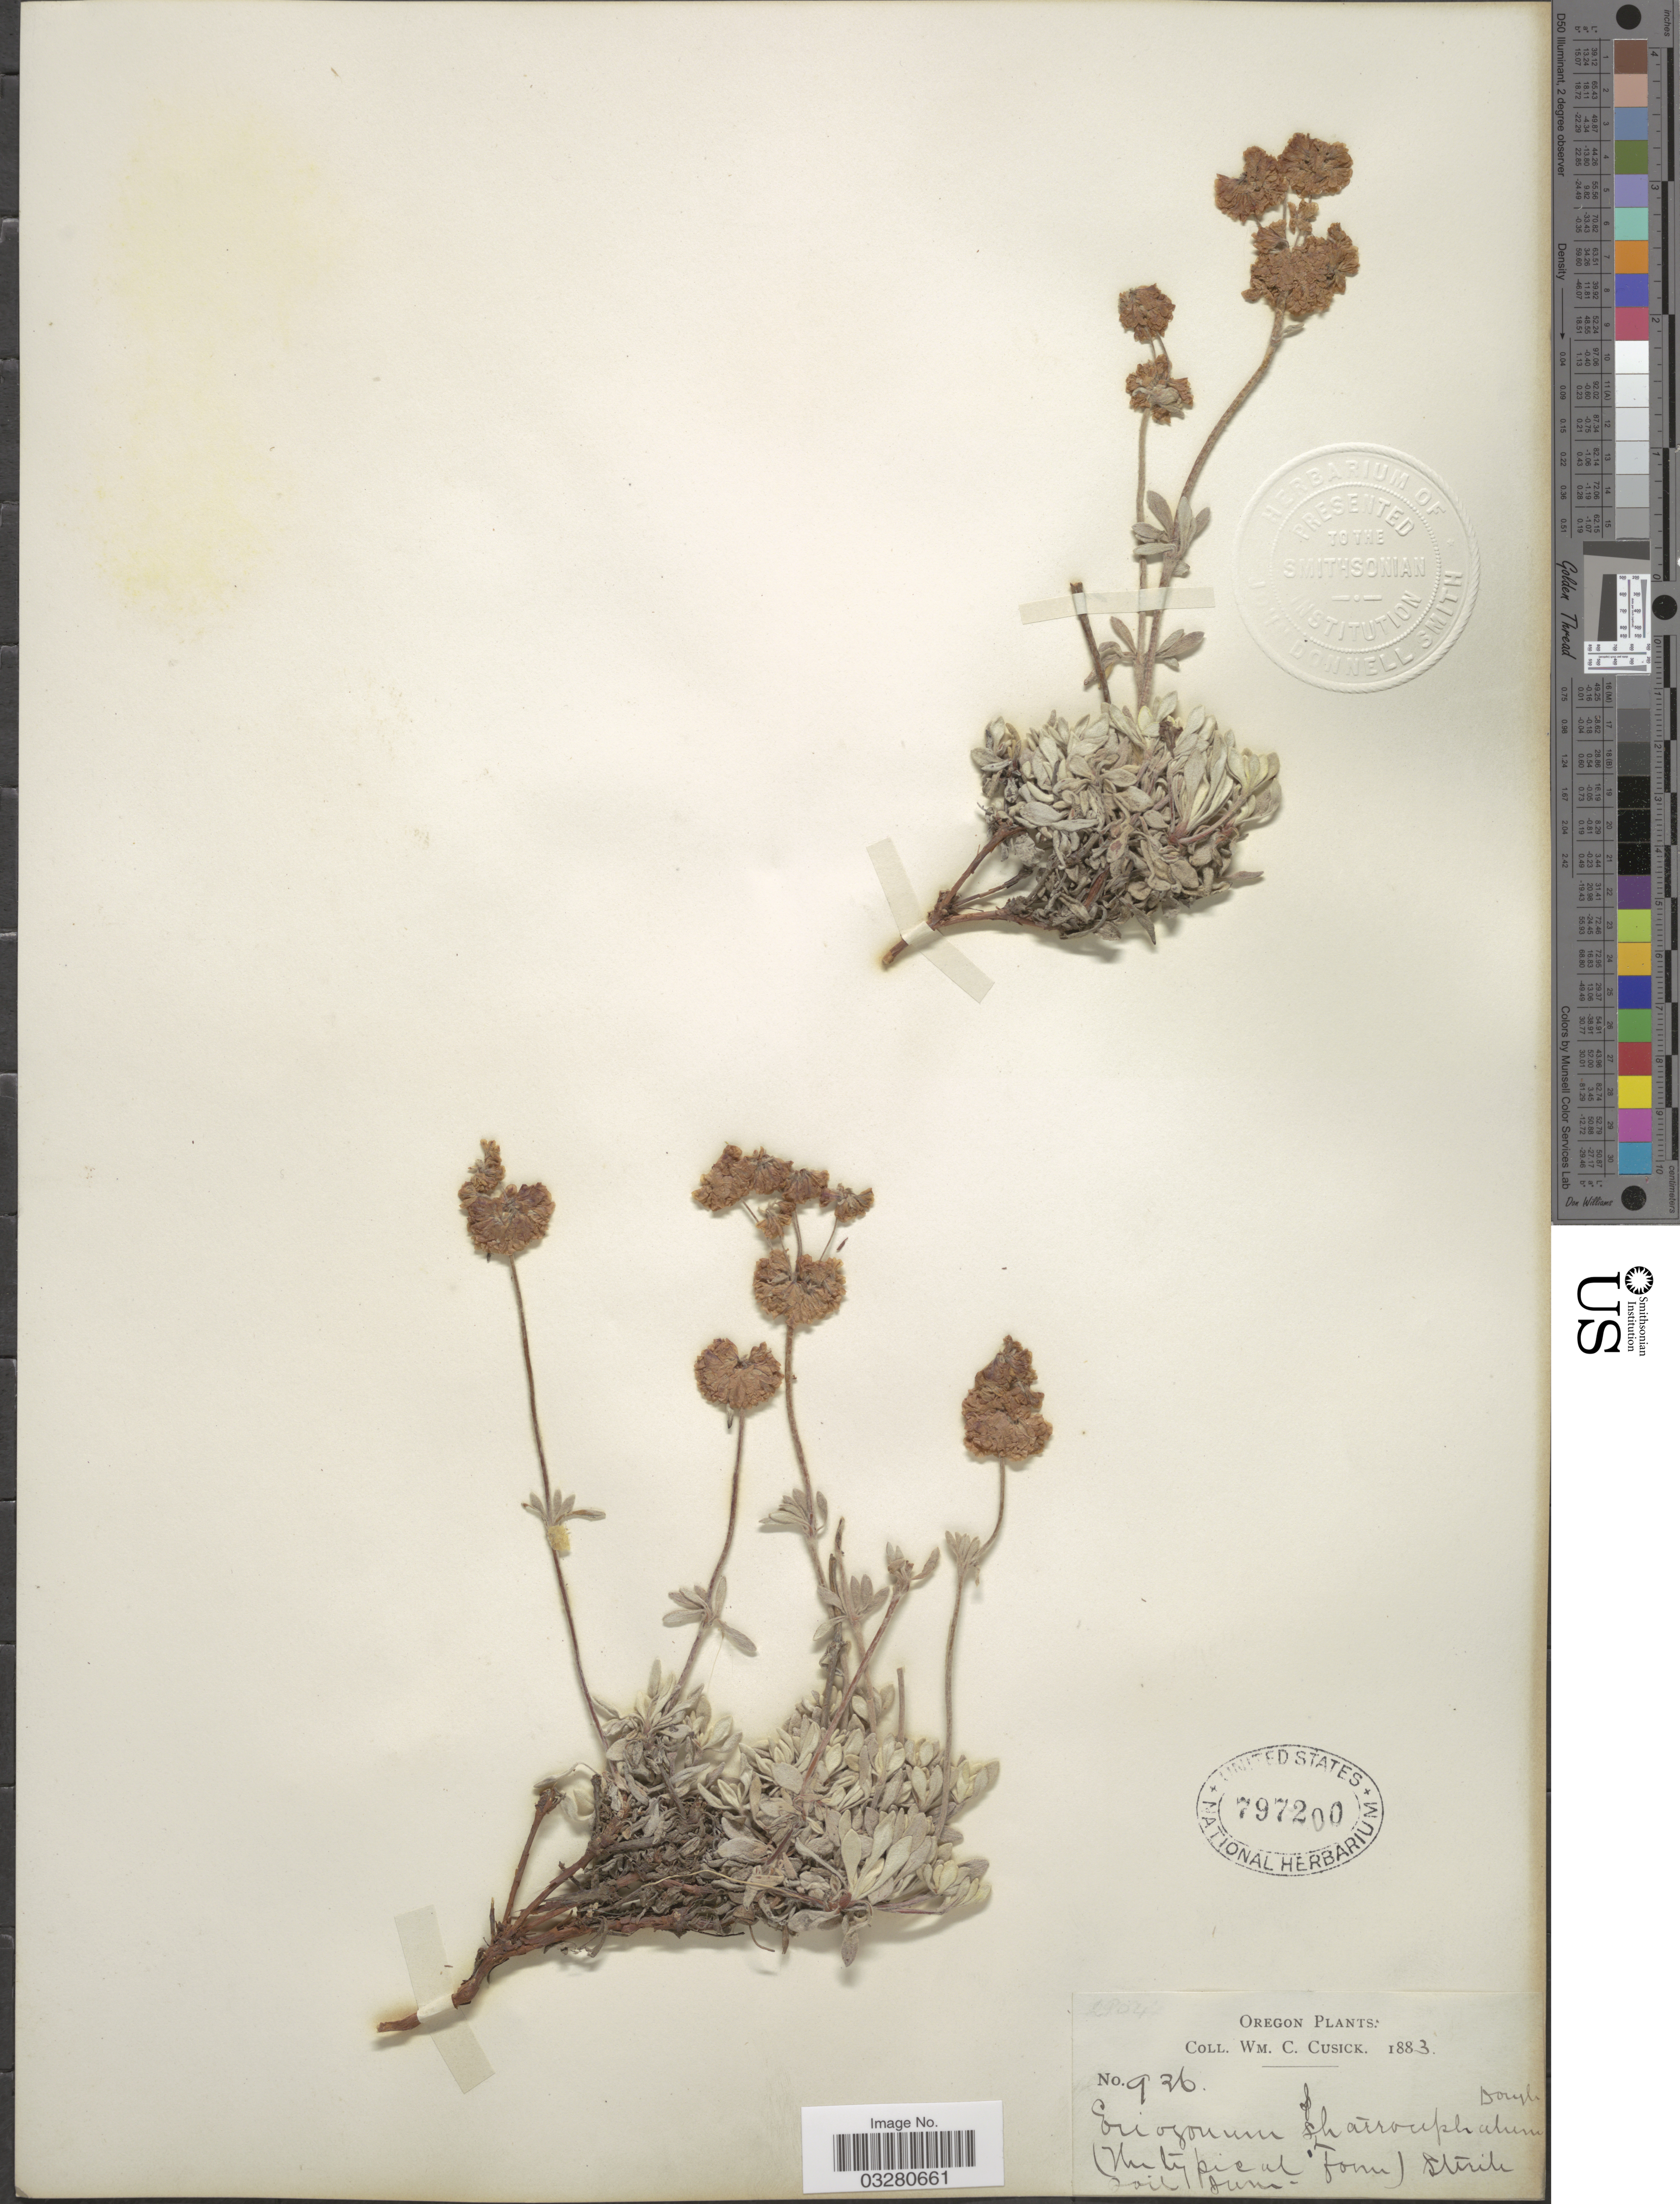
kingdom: Plantae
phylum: Tracheophyta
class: Magnoliopsida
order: Caryophyllales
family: Polygonaceae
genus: Eriogonum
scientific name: Eriogonum sphaerocephalum var. halimioides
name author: (Gand.) S. Stokes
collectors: W. C. Cusick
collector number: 926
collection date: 1883-06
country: United States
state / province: Oregon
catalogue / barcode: US 797200